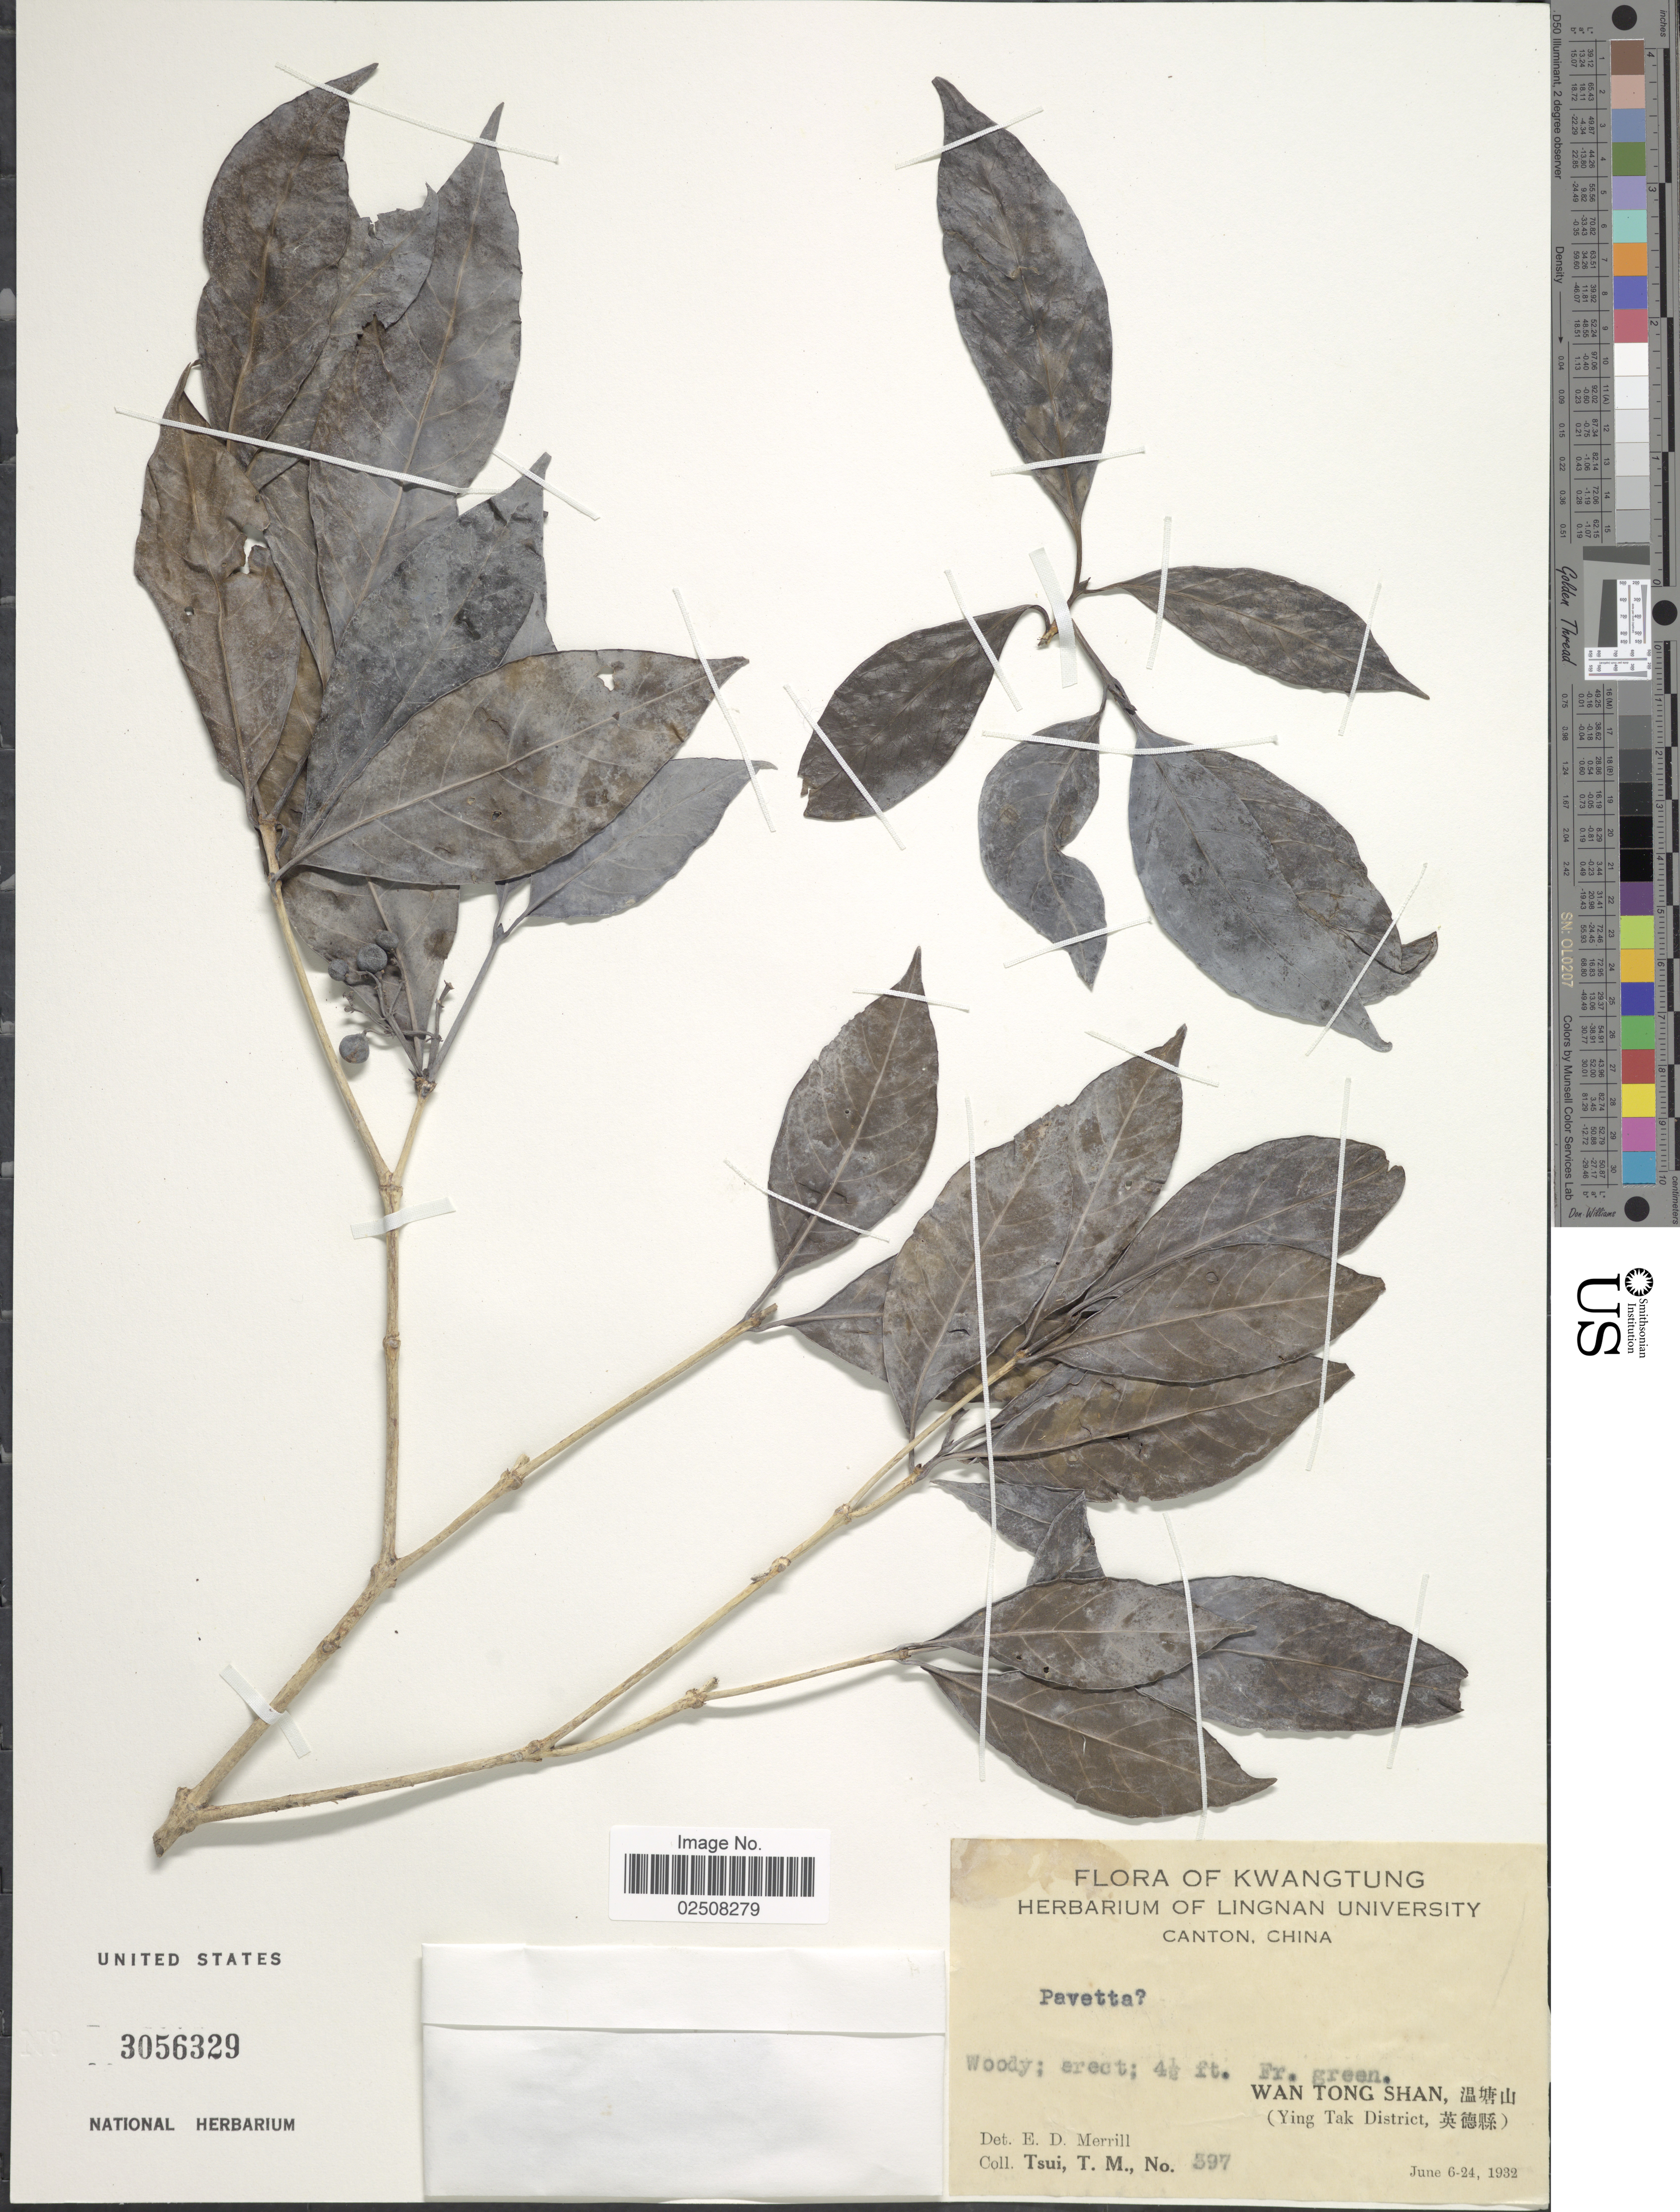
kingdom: Plantae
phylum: Tracheophyta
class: Magnoliopsida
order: Gentianales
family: Rubiaceae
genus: Pavetta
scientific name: Pavetta sp.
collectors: T. Tsui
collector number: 597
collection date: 1932-06-06/1932-06-24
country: China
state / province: Guangdong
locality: Kwangtung, Wan Tong Shan, (Ying Tak District)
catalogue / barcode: US 3056329